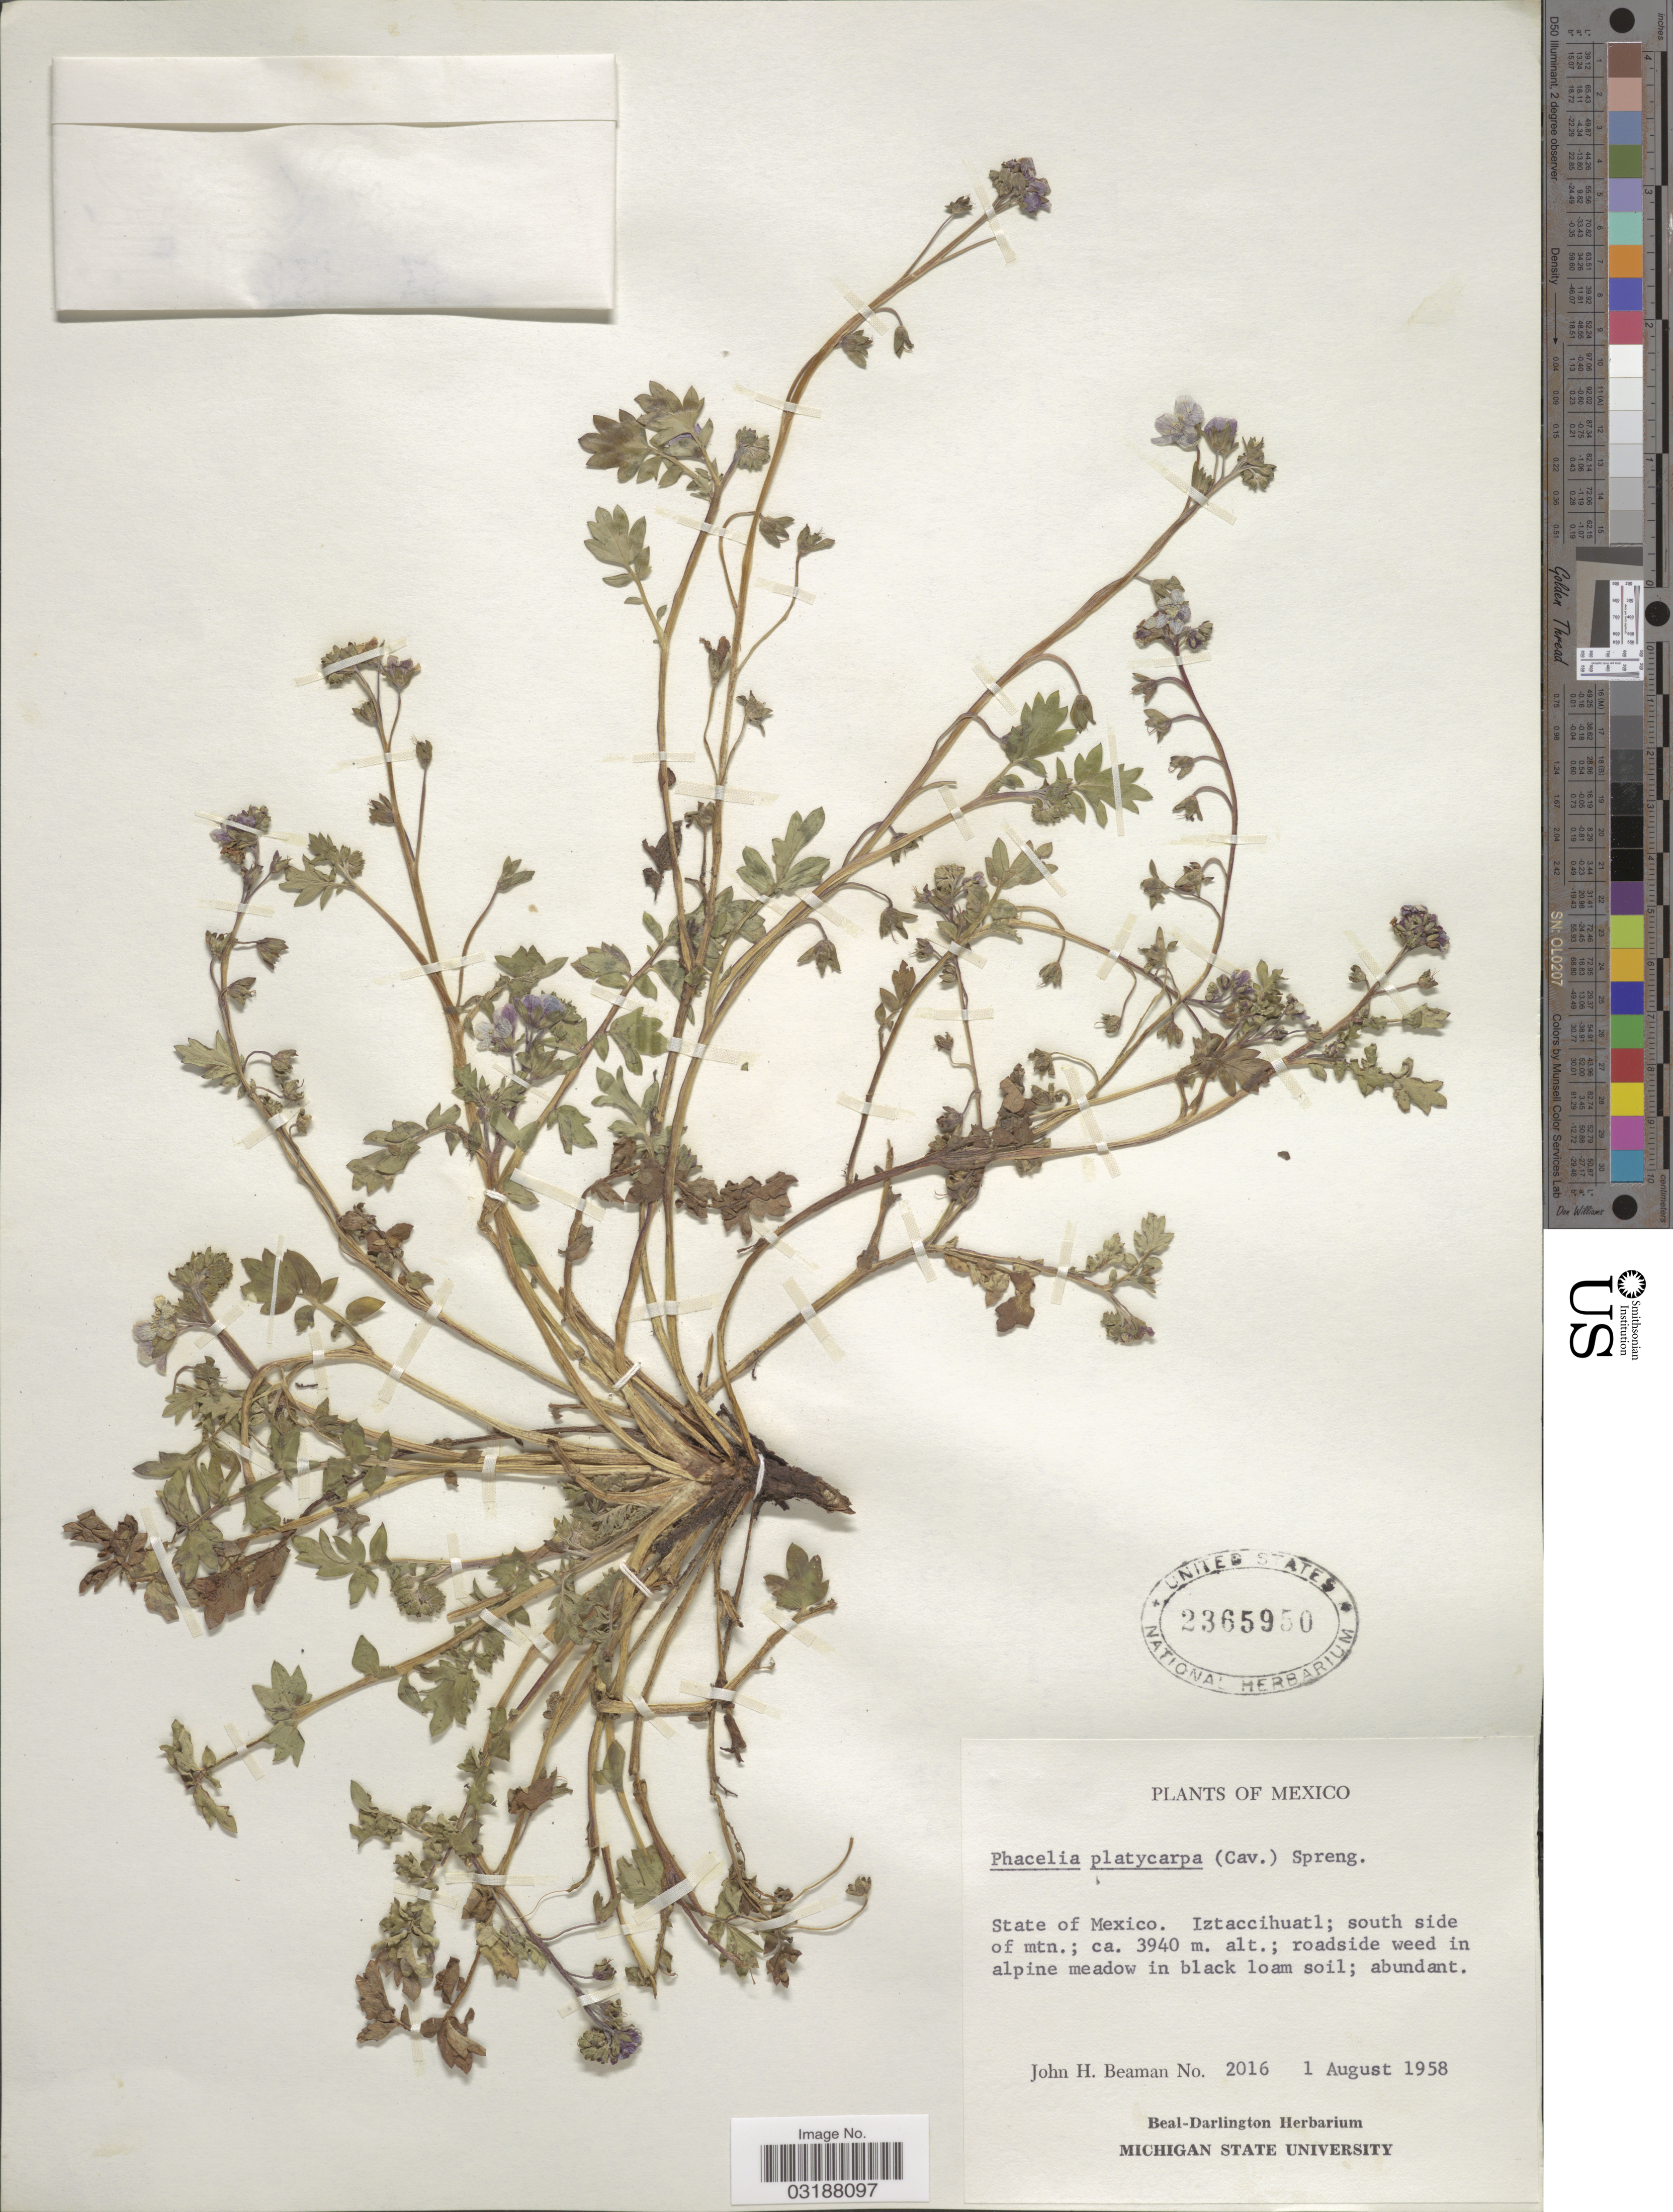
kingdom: Plantae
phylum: Tracheophyta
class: Magnoliopsida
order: Boraginales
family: Hydrophyllaceae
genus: Phacelia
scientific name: Phacelia platycarpa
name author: (Cav.) Spreng.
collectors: J. H. Beaman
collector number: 2016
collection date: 1958-08-01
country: Mexico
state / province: México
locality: State of Mexico, Iztaccihuatl; south side of mtn.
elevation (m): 3940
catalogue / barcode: US 2365950